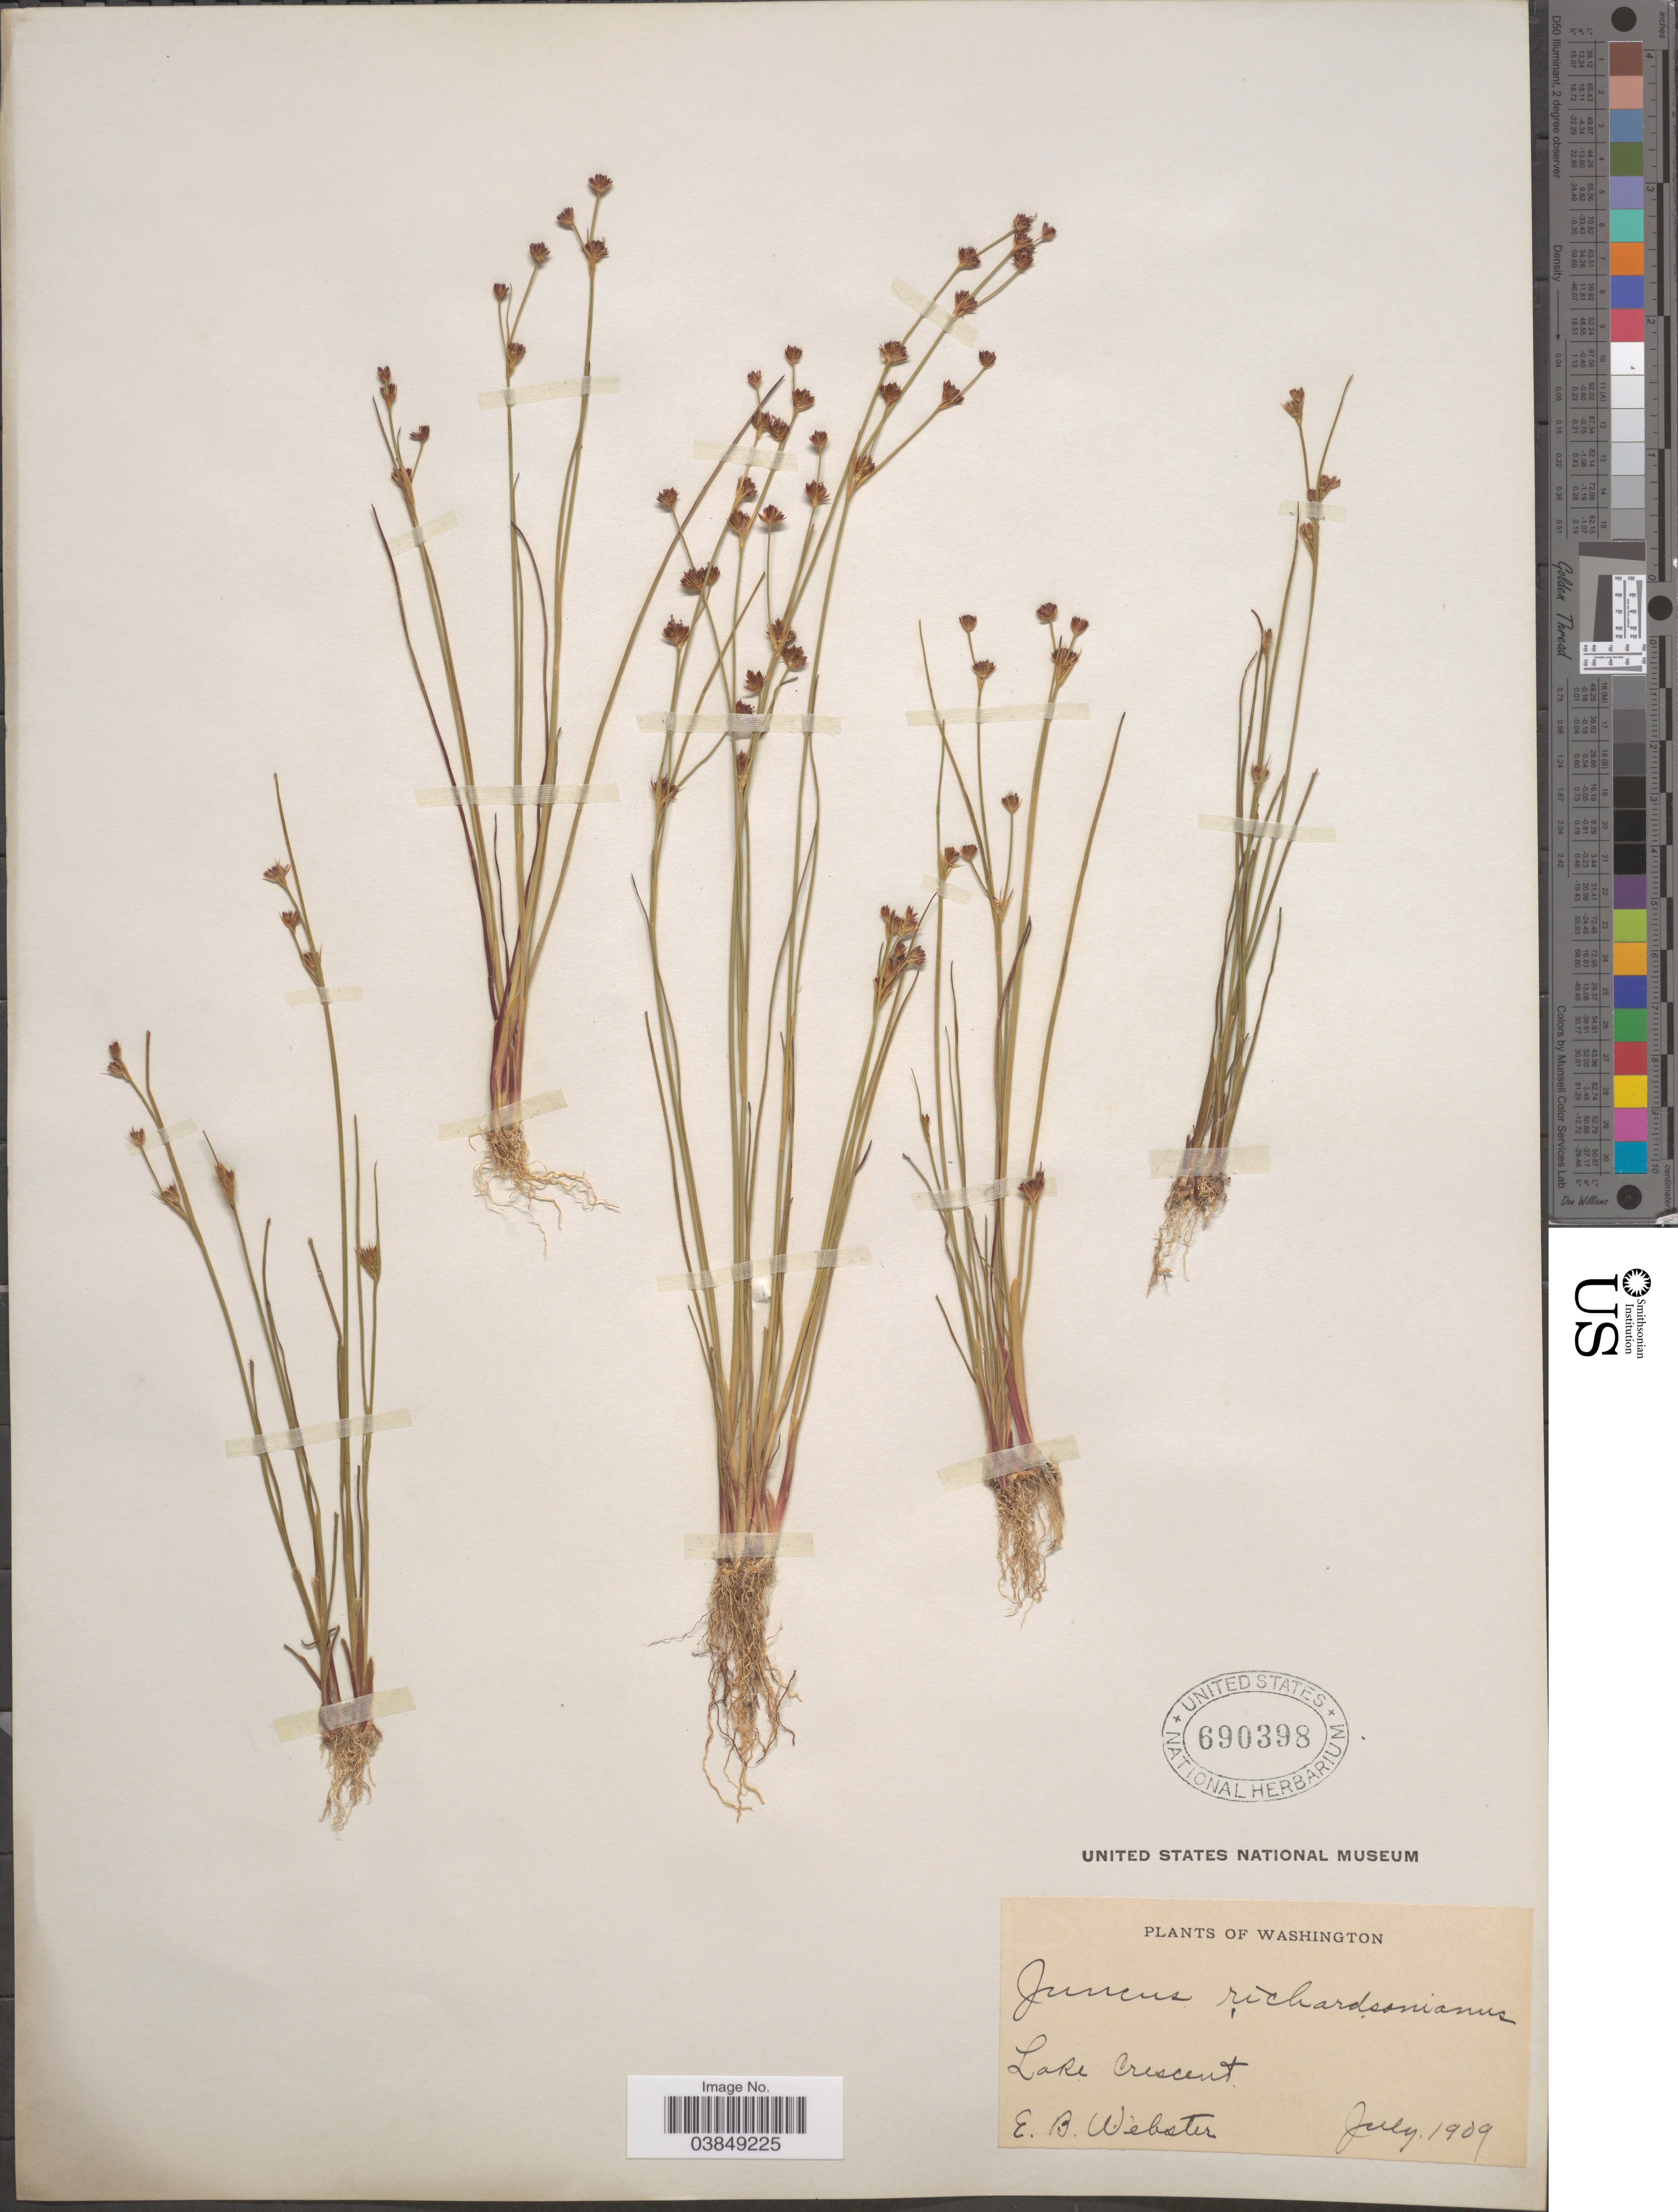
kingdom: Plantae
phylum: Tracheophyta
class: Liliopsida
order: Poales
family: Juncaceae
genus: Juncus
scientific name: Juncus alpinus var. rariflorus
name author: (Hartm.) Hartm.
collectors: E. B. Webster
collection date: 1909-07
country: United States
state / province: Washington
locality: Lake Crescent.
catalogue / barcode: US 690398